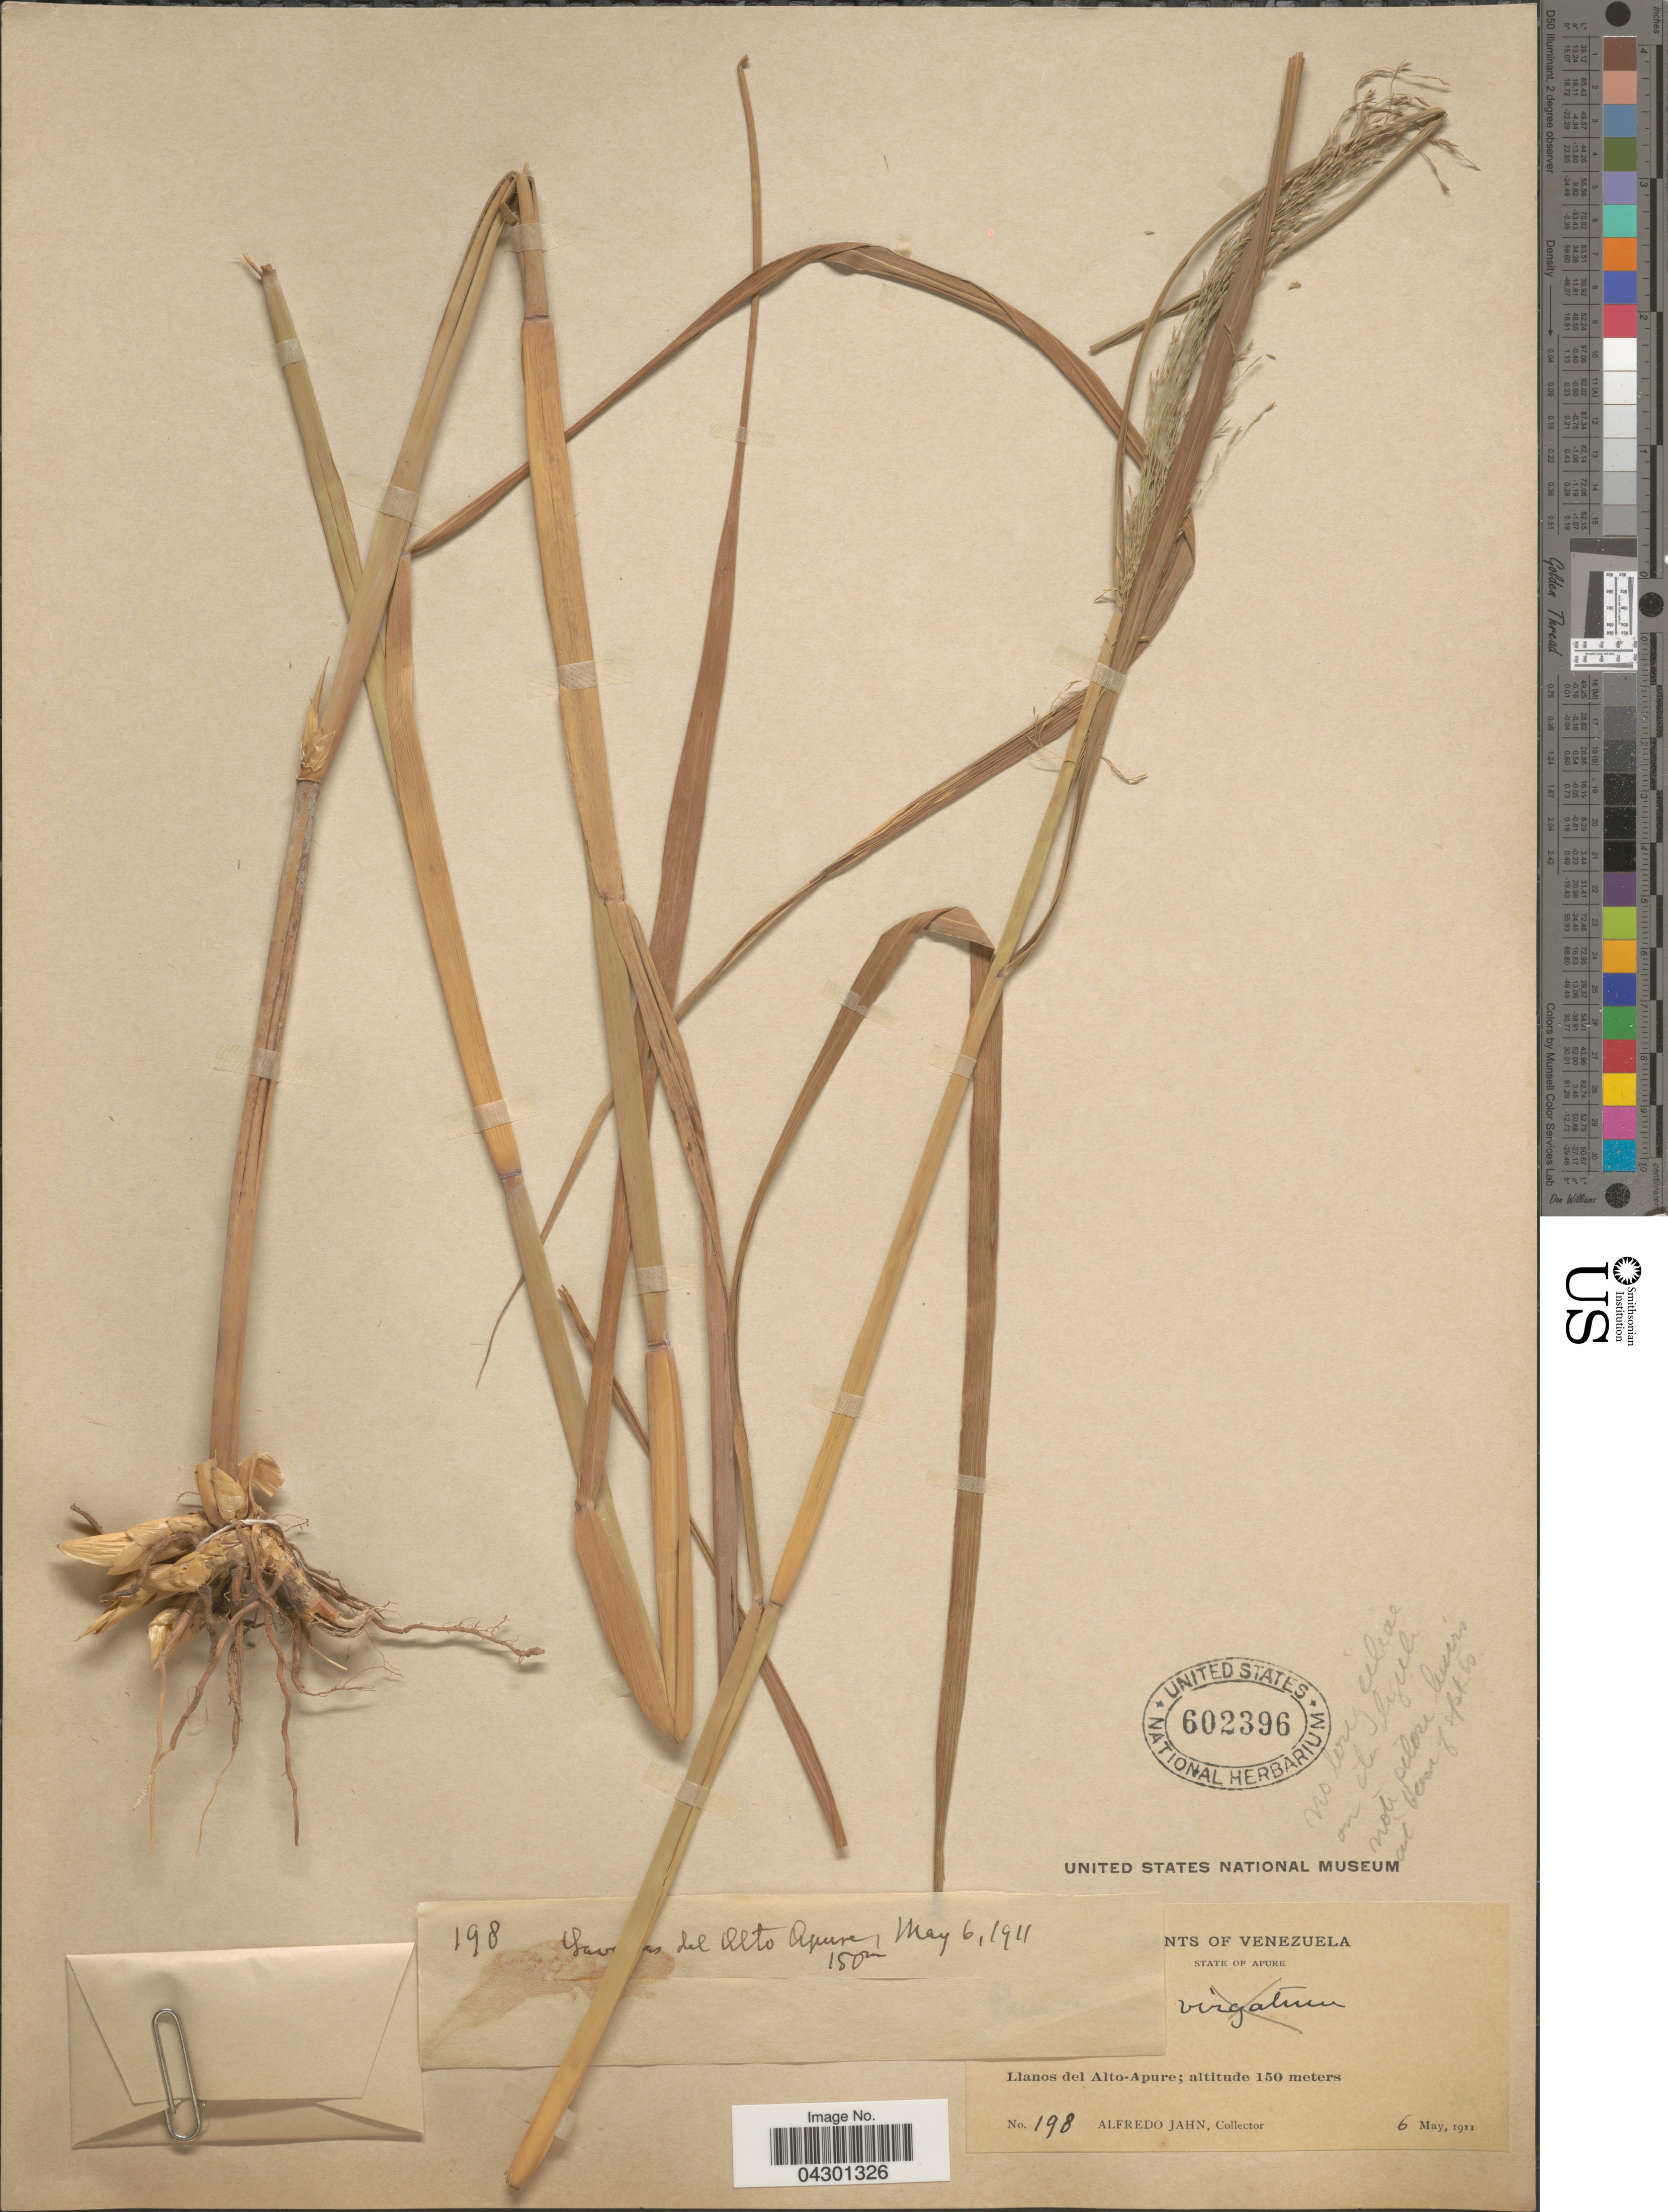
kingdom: Plantae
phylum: Tracheophyta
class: Liliopsida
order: Poales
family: Poaceae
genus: Panicum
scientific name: Panicum sp.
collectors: A. Jahn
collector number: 198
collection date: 1911-05-06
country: Venezuela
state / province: Apure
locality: Llanos del Alto-Apure.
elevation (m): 150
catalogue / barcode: US 602396